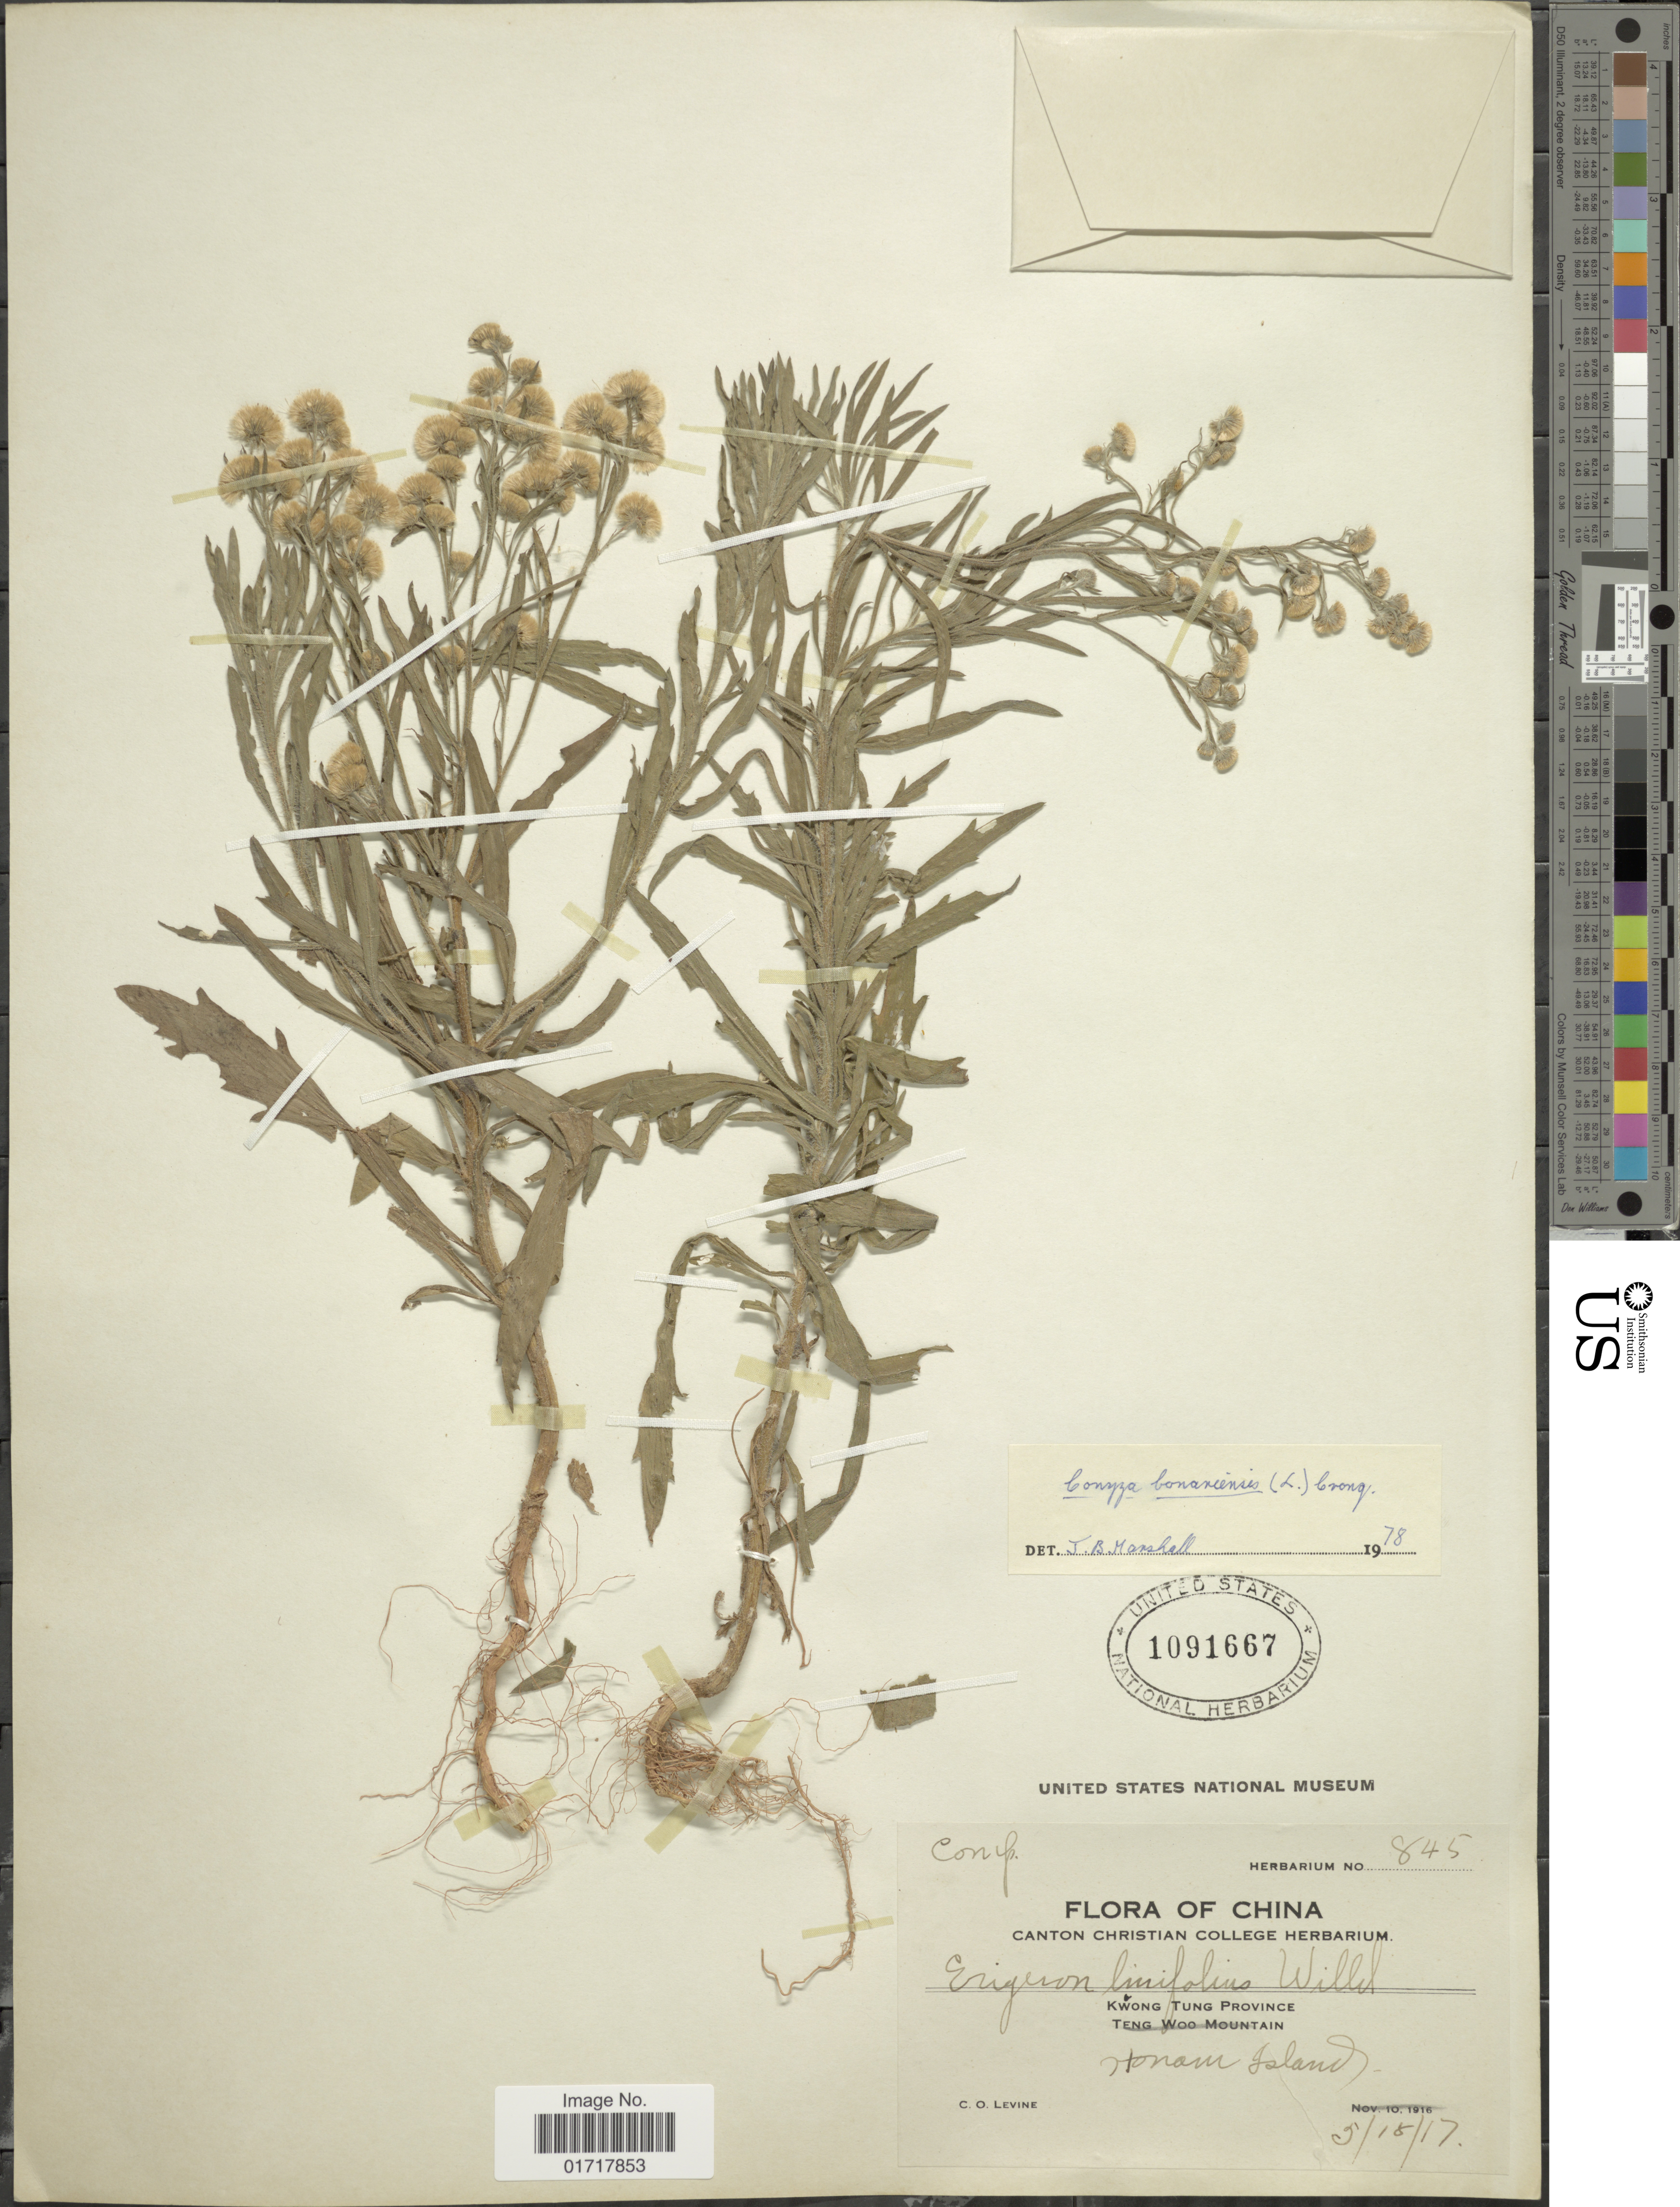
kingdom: Plantae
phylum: Tracheophyta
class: Magnoliopsida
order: Asterales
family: Asteraceae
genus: Conyza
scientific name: Conyza bonariensis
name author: (L.) Cronq.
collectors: C. O. Levine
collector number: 845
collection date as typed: Transcribed d/m/y: 18/5/17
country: China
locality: China, Kwong Tung Province. Honan Island.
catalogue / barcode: US 1091667